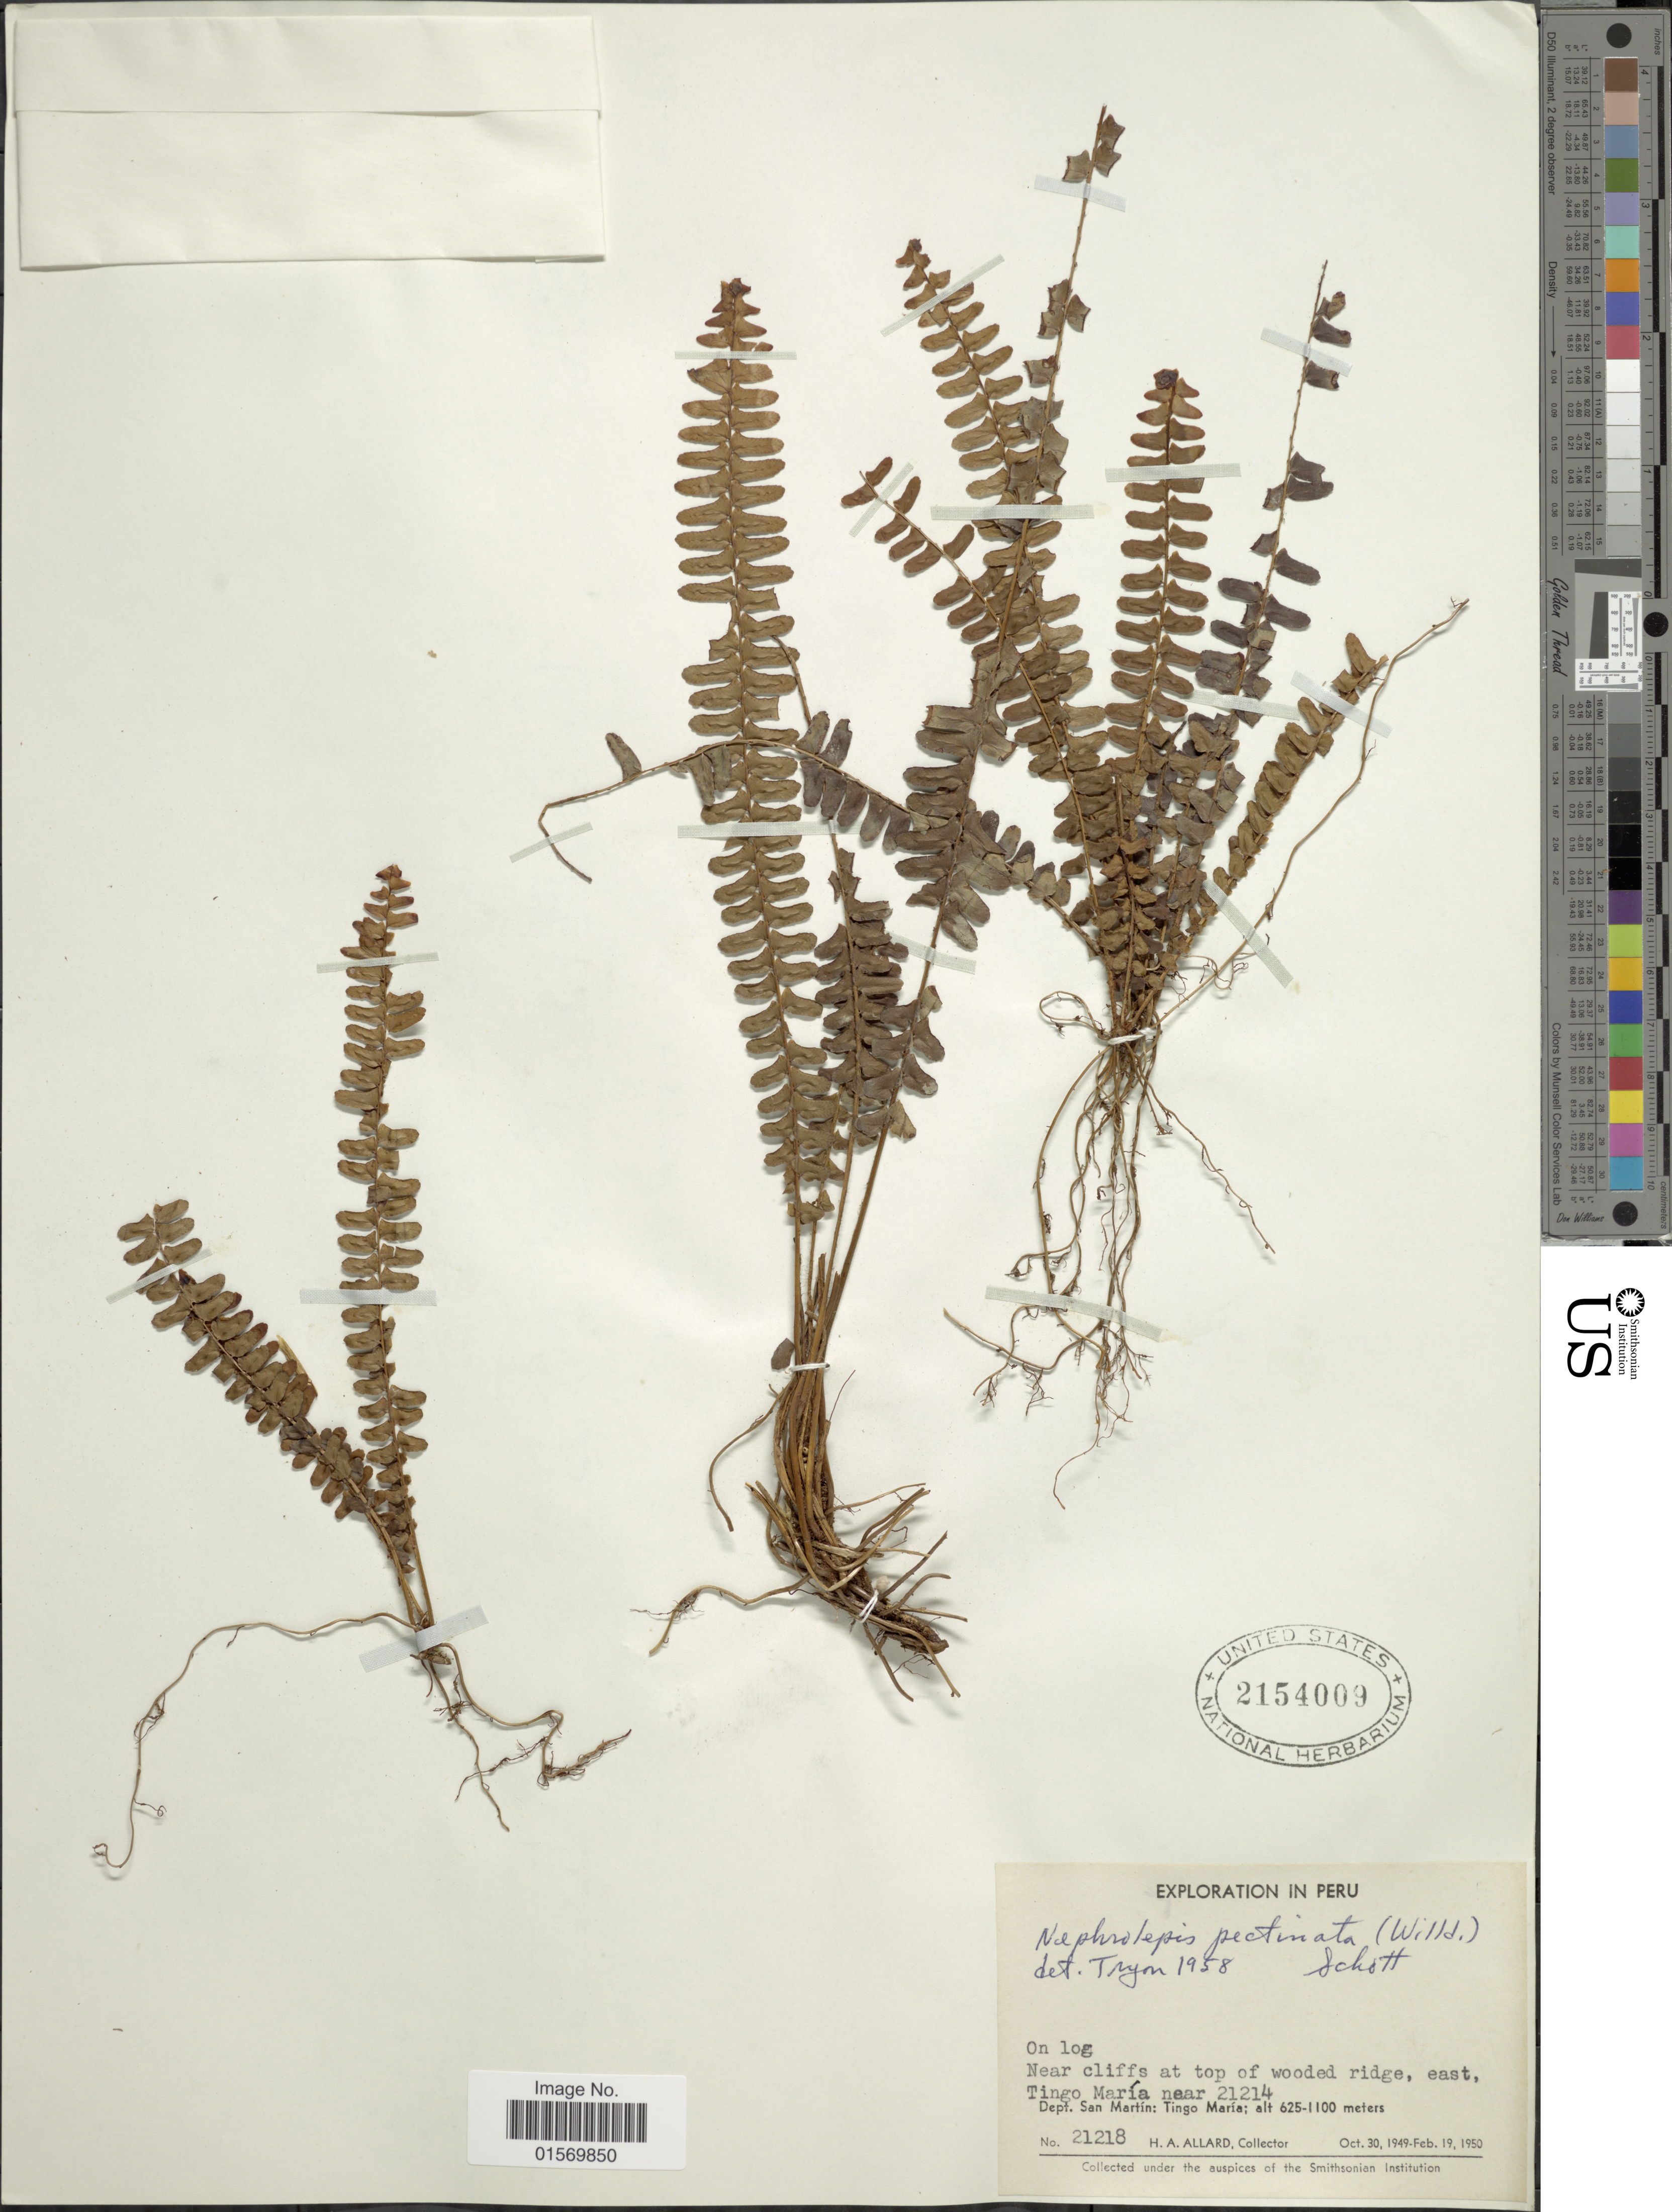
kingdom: Plantae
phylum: Tracheophyta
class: Polypodiopsida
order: Polypodiales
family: Nephrolepidaceae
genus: Nephrolepis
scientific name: Nephrolepis pectinata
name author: (Willd.) Schott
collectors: H. A. Allard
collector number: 21218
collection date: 1949-10-30/1950-02-19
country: Peru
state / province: San Martín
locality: On log, near cliffs at top of wooded ridge, east, Tingo Maria near 21214, Tingo Maria.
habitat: near cliffs at top of wooded ridge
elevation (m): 625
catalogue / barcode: US 2154009